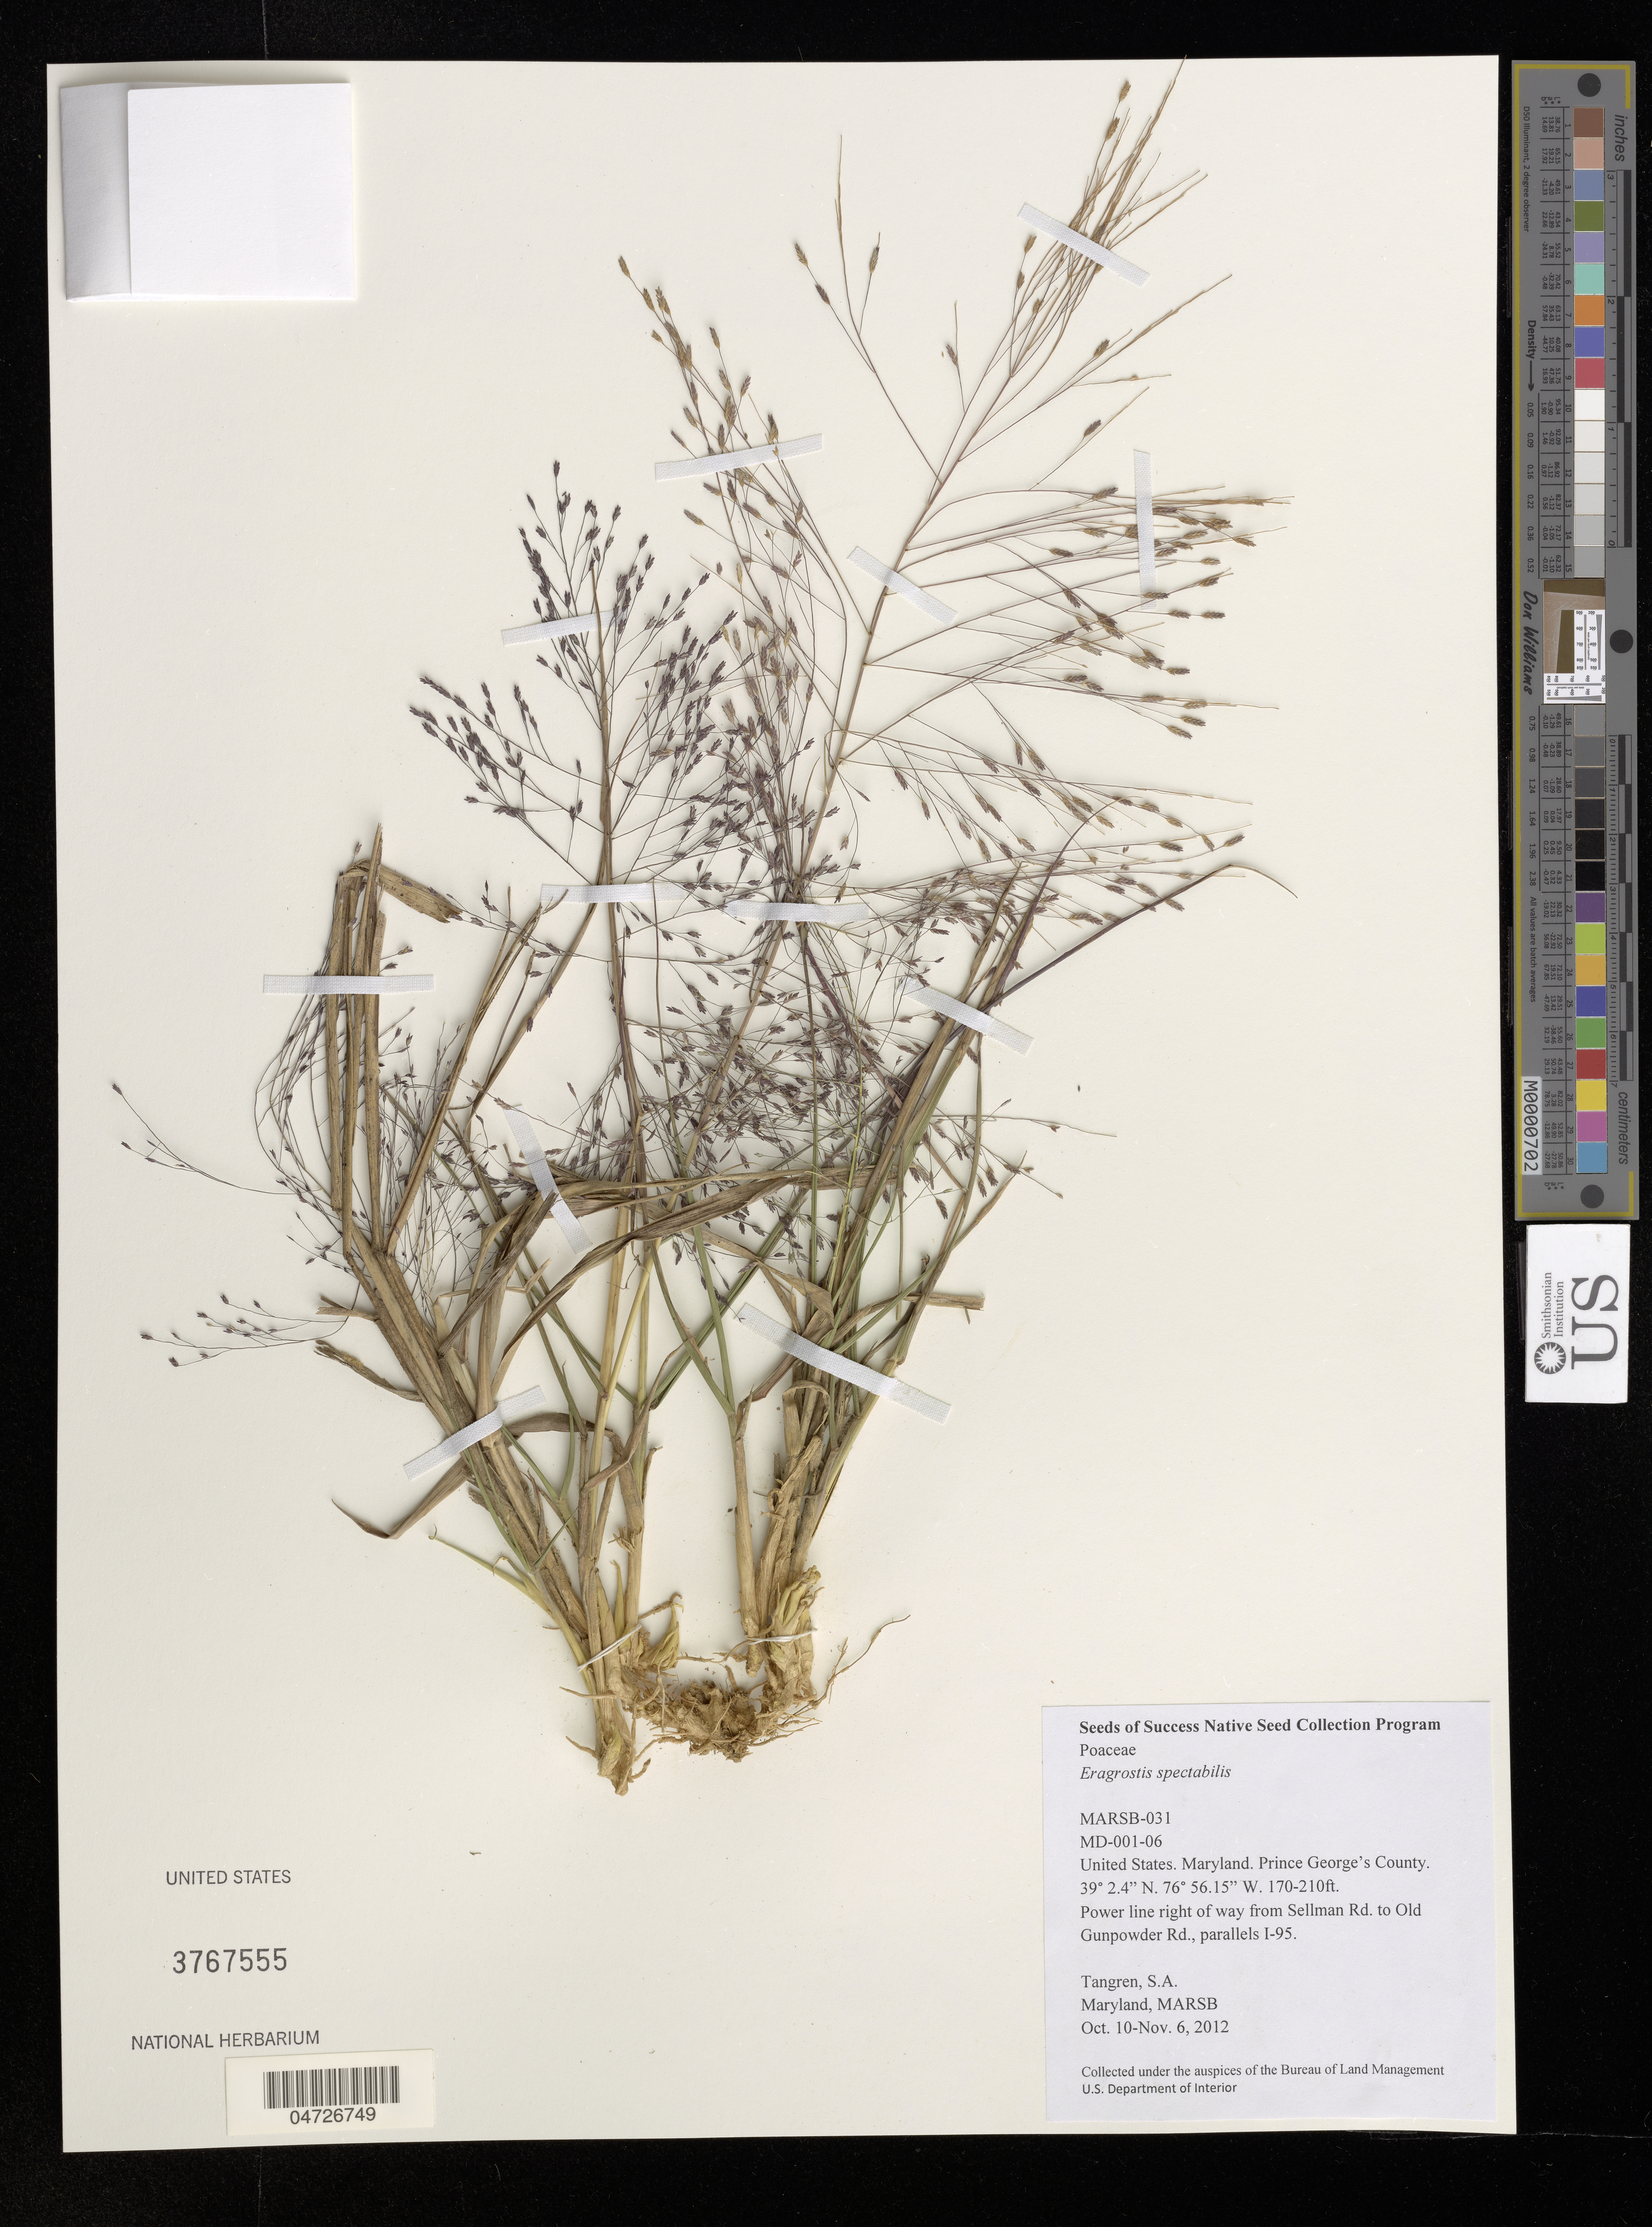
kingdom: Plantae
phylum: Tracheophyta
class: Liliopsida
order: Poales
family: Poaceae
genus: Eragrostis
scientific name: Eragrostis spectabilis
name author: (Pursh) Steud.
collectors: S. Tangren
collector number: MD-001-06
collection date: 2012-10-10/2012-11-06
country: United States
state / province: Maryland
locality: Prince George's County. Power line right of way from Sellman Rd. to Old Gunpowder Rd., parallels I-95.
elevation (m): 52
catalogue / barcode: US 3767555